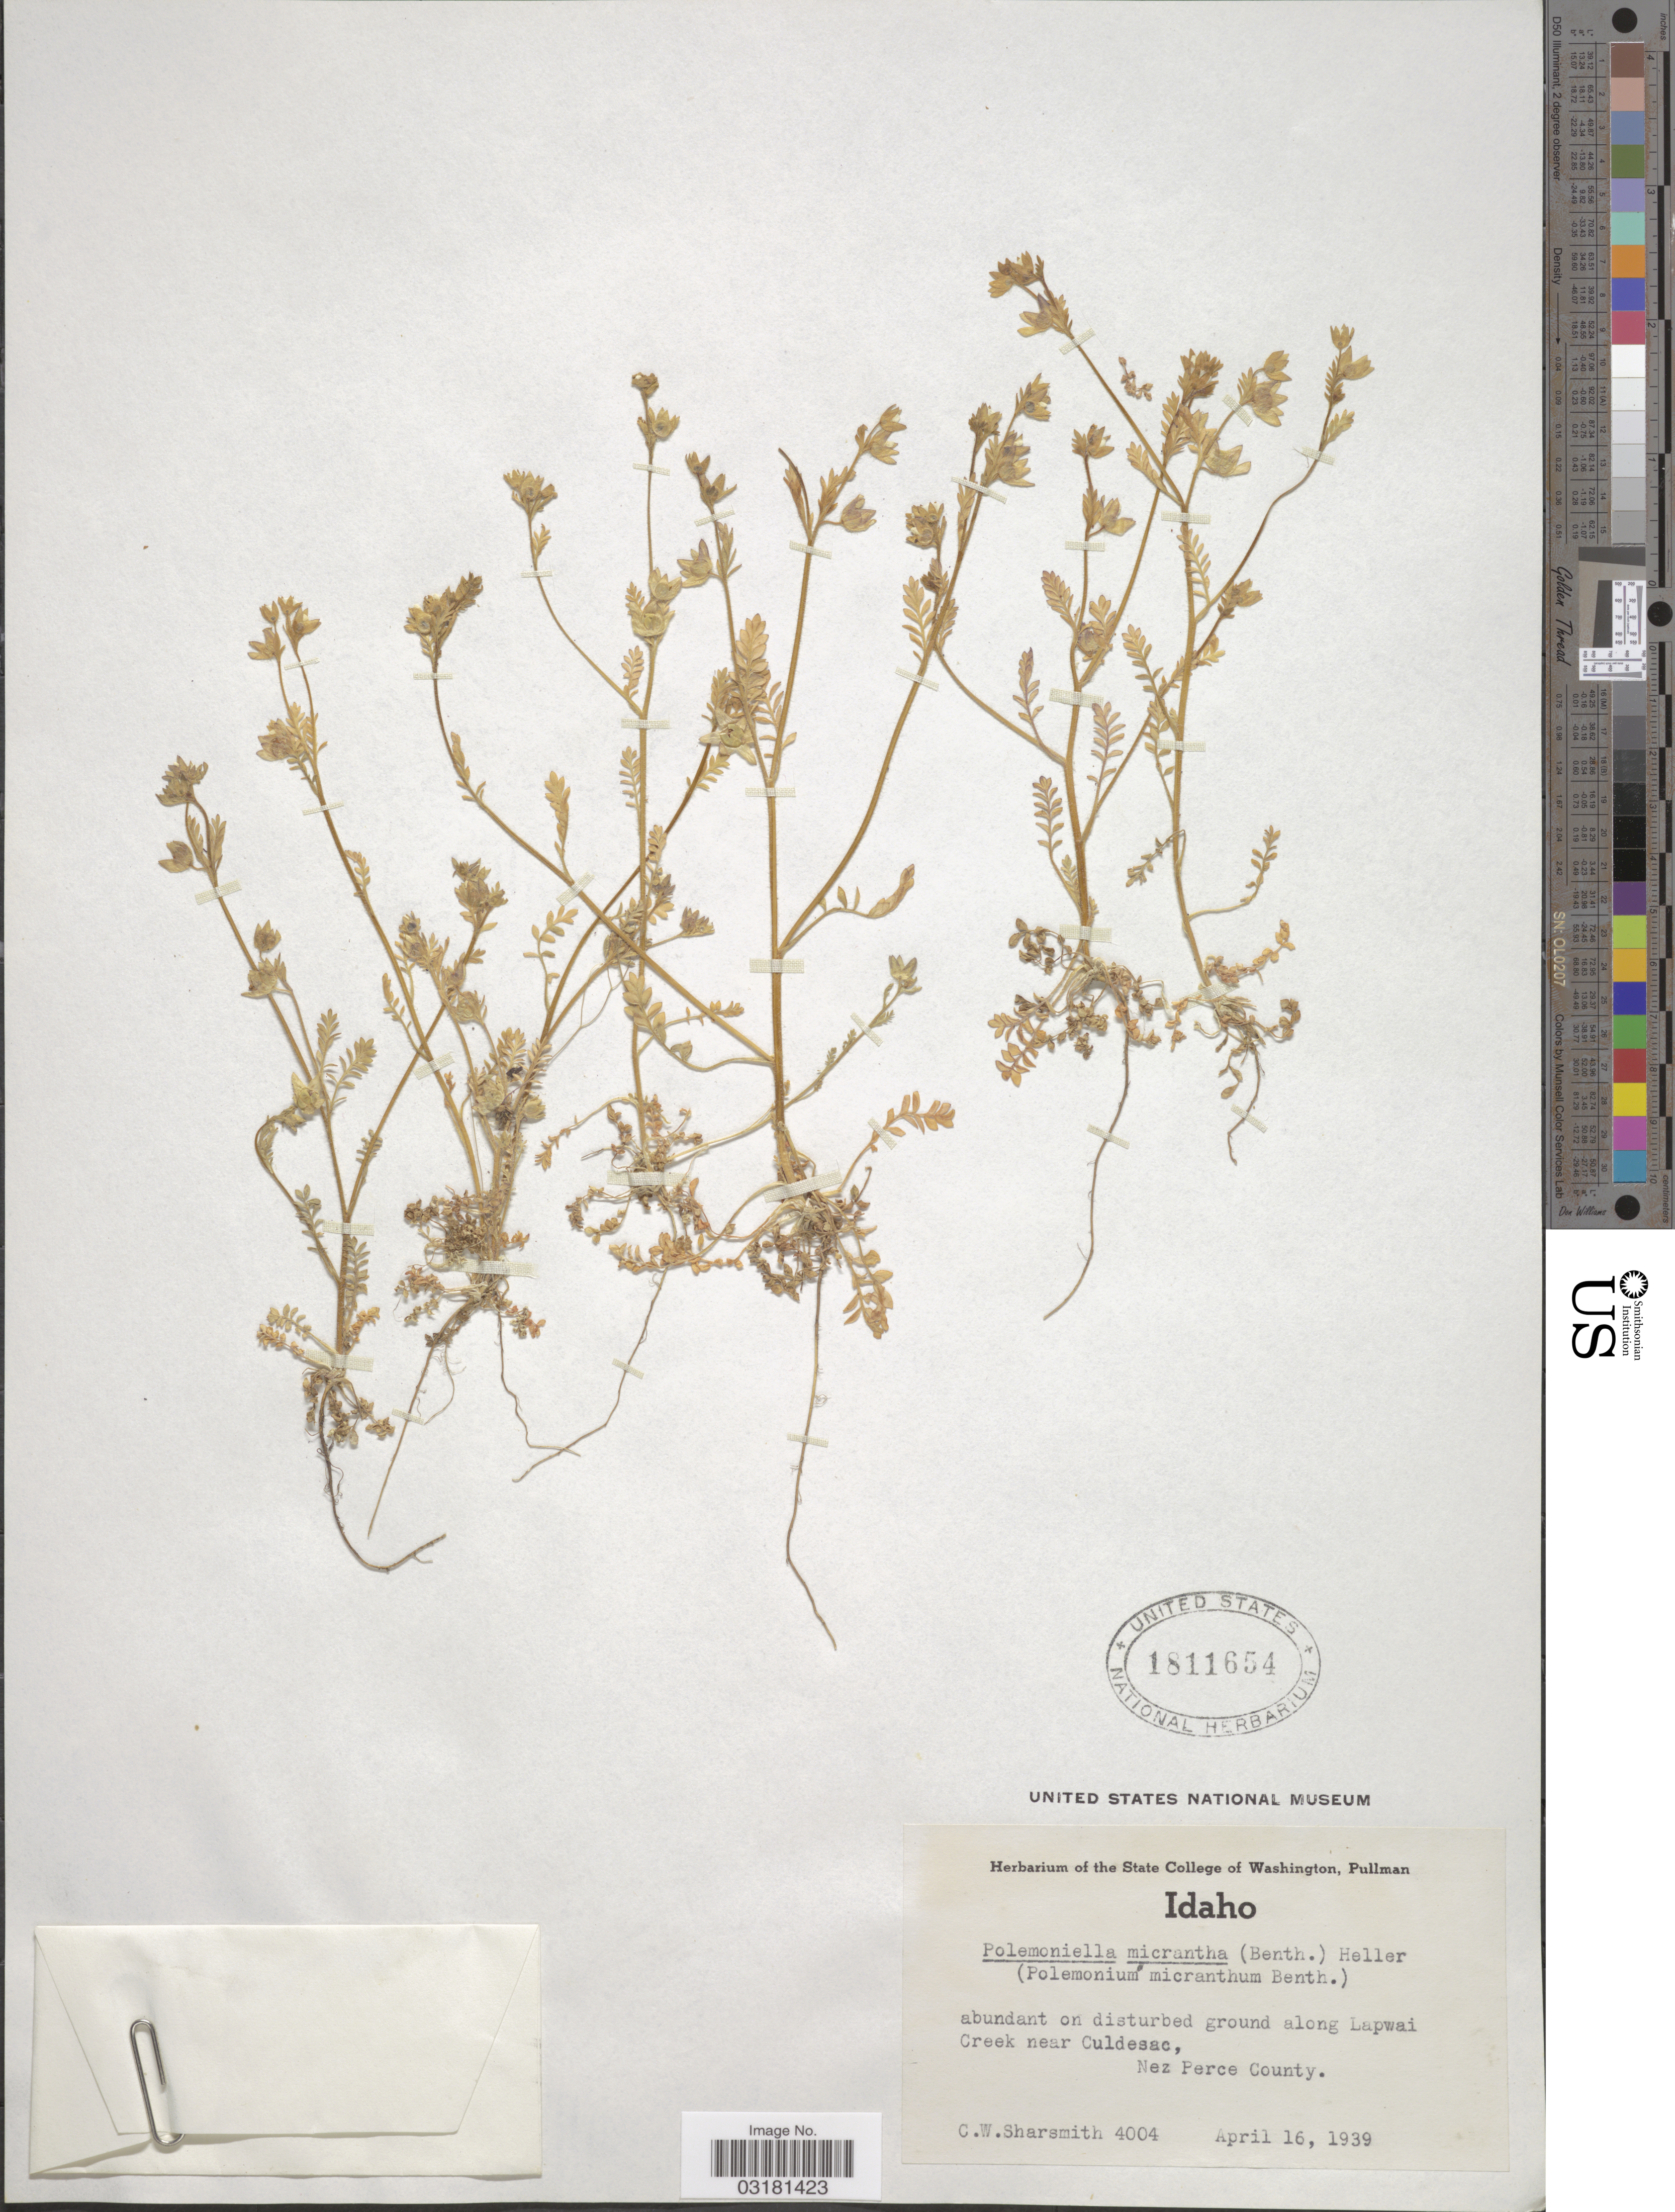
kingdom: Plantae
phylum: Tracheophyta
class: Magnoliopsida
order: Ericales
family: Polemoniaceae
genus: Polemonium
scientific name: Polemonium micranthum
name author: Benth.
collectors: C. Sharsmith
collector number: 4004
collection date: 1939-04-16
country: United States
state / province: Idaho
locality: Along Lapwai Creek near Culdesac, Nez Perce County.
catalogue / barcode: US 1811654